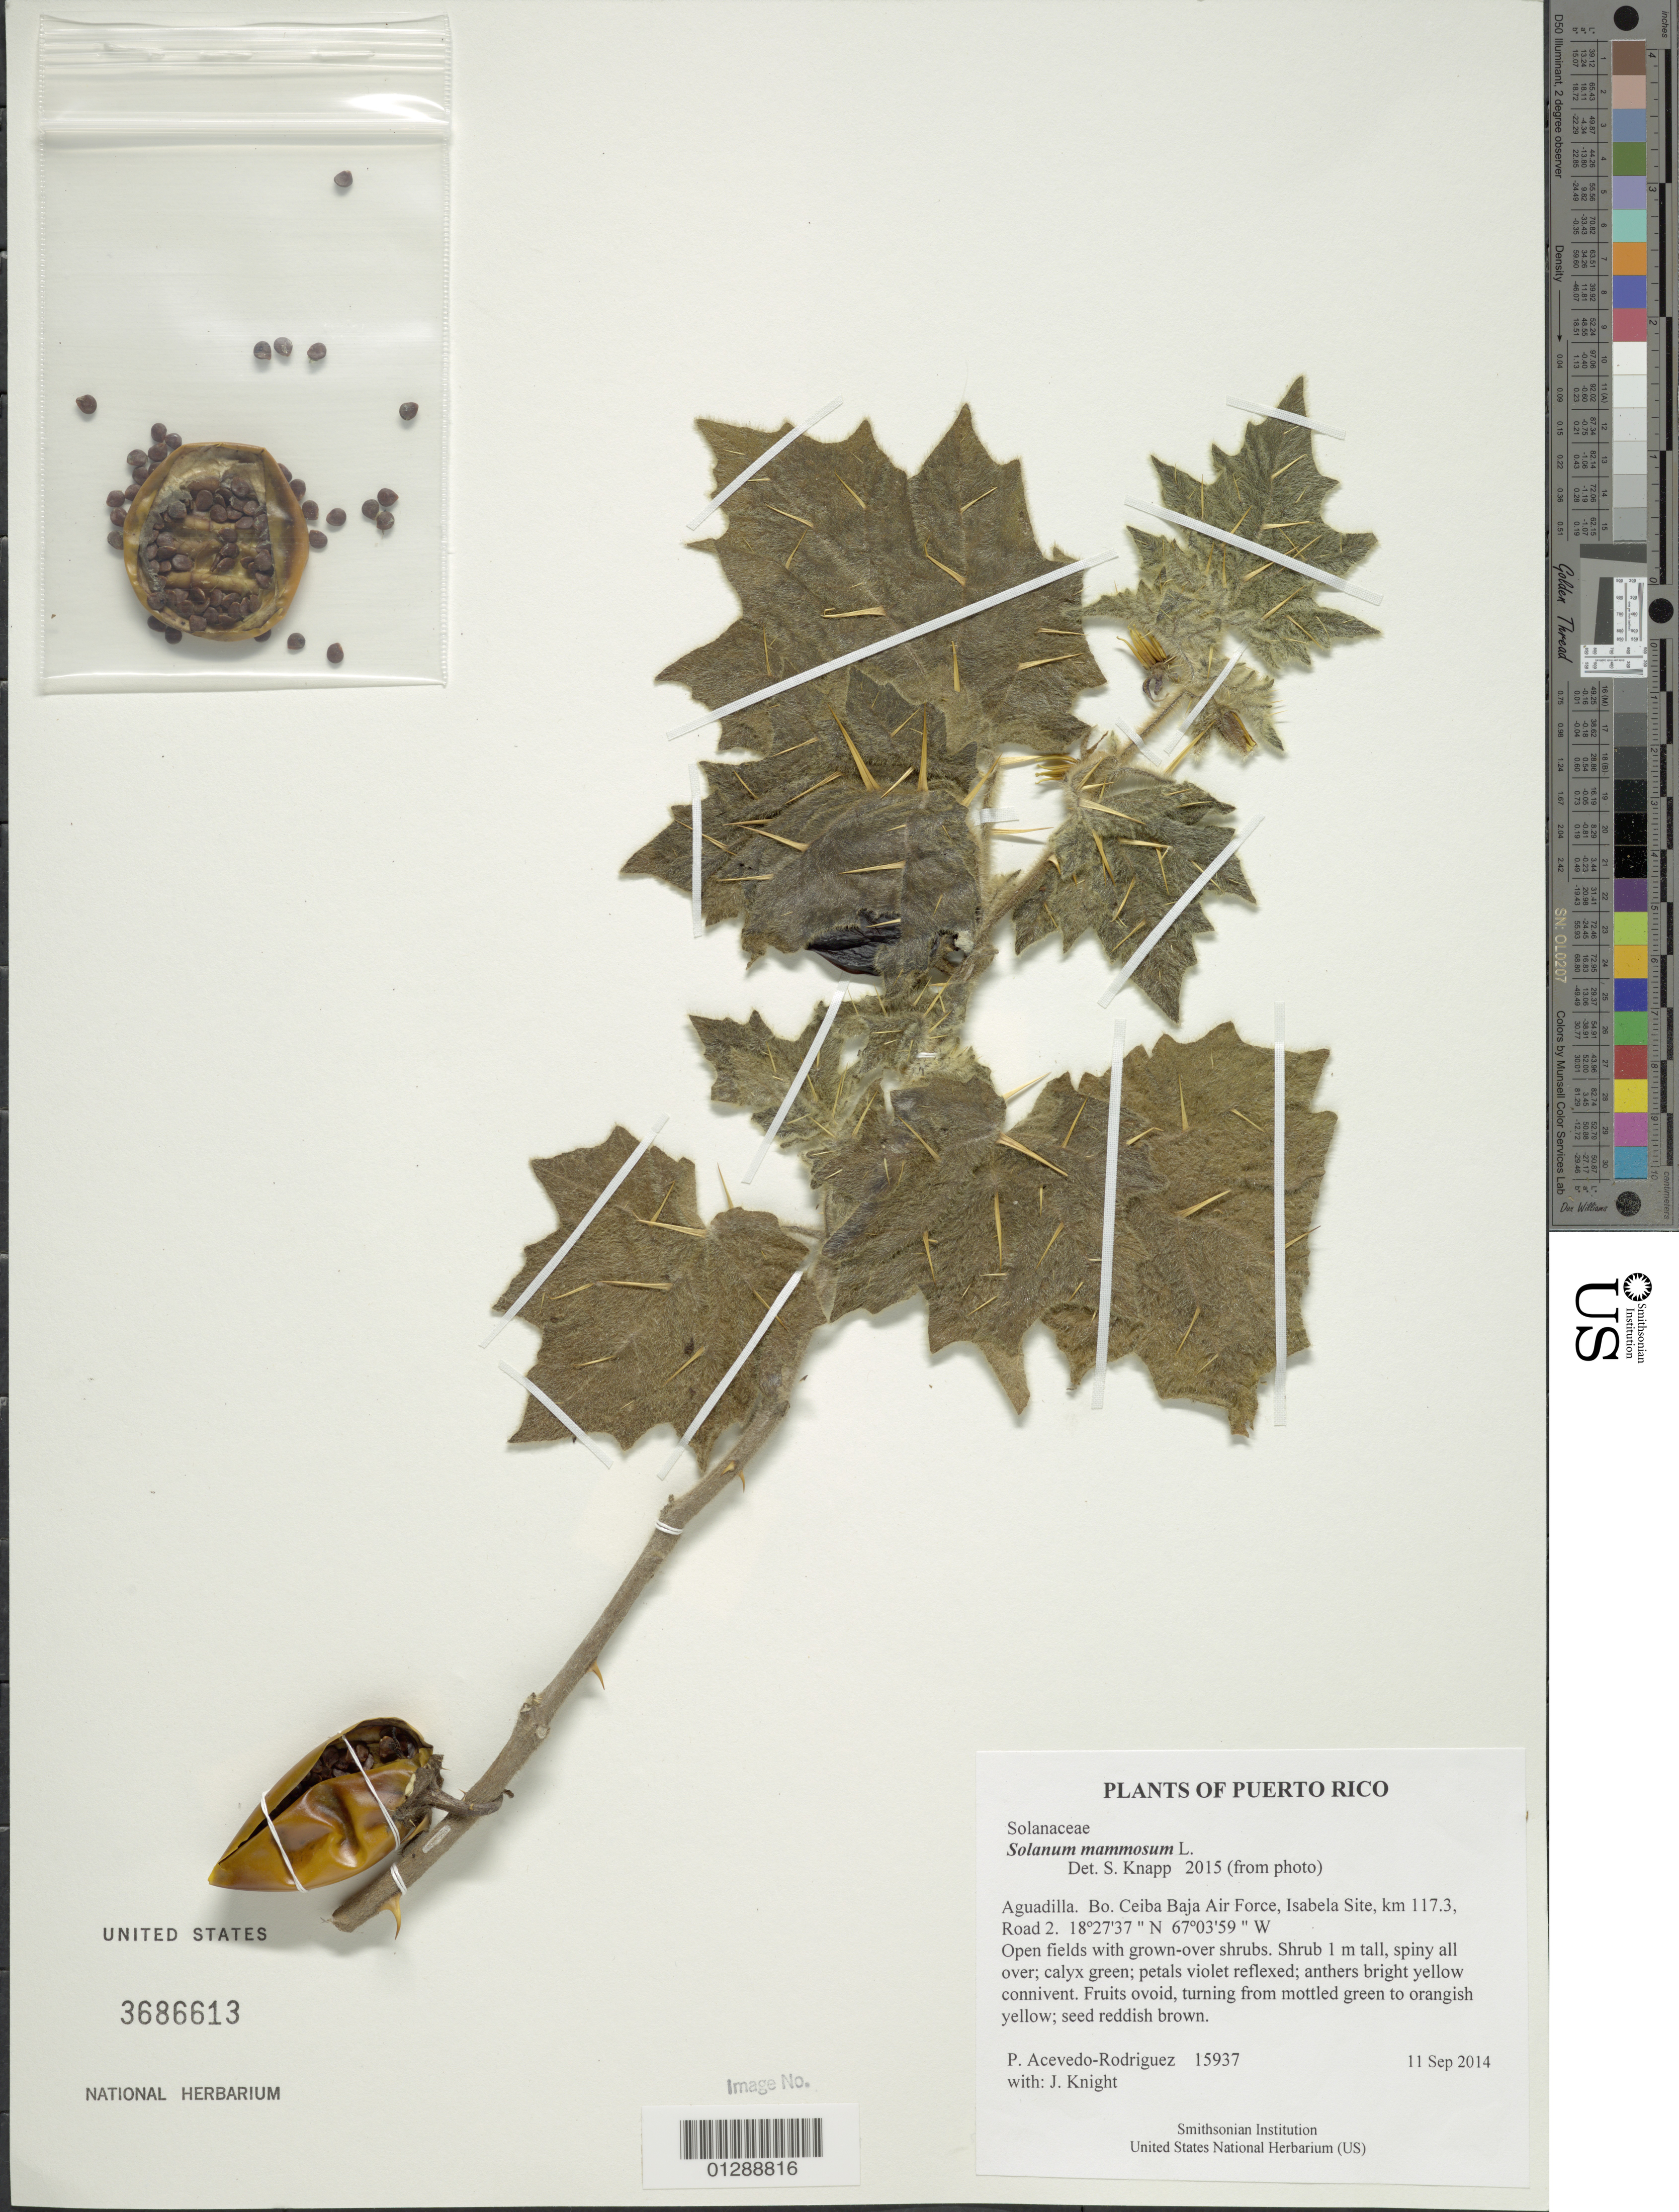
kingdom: Plantae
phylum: Tracheophyta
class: Magnoliopsida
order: Solanales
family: Solanaceae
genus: Solanum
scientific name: Solanum mammosum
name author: L.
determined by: Knapp, S. D.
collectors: P. Acevedo-Rodr. & J. Knight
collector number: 15937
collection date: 2014-09-11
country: Puerto Rico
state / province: Aguadilla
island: Puerto Rico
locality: Bo. Ceiba Baja Air Force, Isabela Site, km 117.3, Road 2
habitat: Open fields with grown-over shrubs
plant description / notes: US, NY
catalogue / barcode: US 3686613